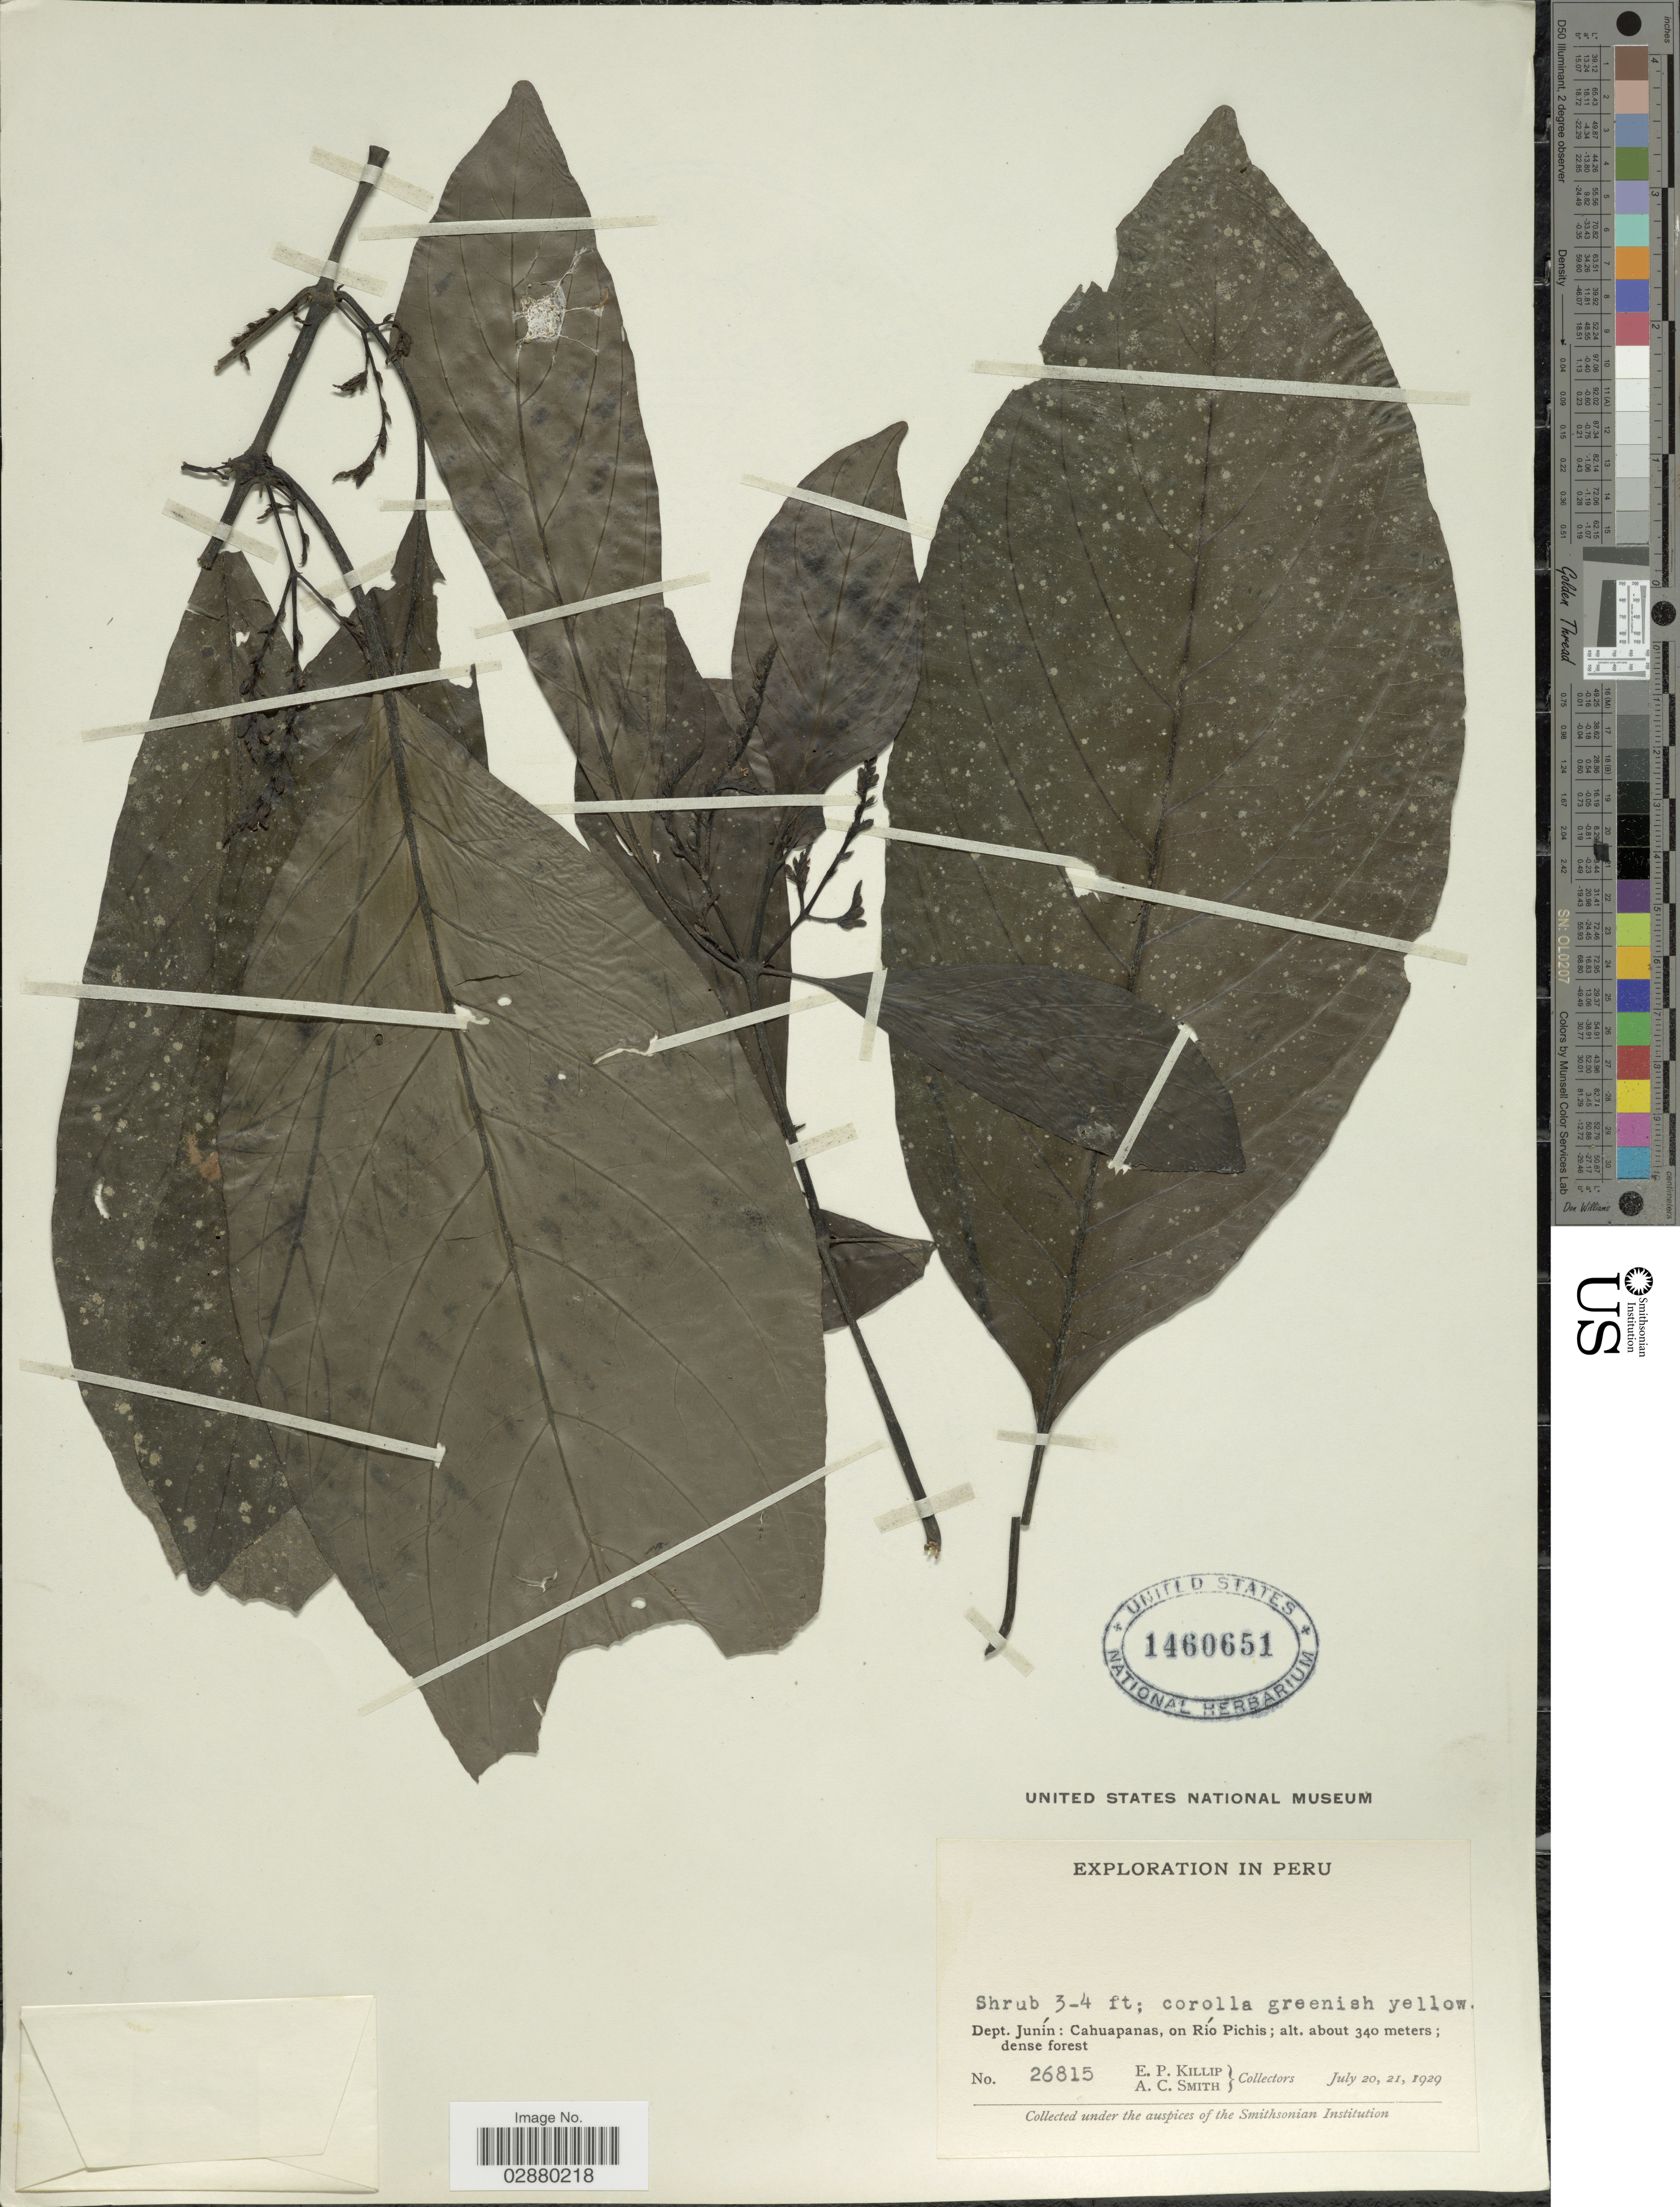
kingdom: Plantae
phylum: Tracheophyta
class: Magnoliopsida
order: Lamiales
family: Acanthaceae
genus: Justicia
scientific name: Justicia poeppigiana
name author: (Nees) Lindau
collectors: E. P. Killip & A. C. Smith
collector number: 26815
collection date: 1929-07-20/1929-07-21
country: Peru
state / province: Junín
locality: Dept. Junín: Cahuapanas, on Río Pichis.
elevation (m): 340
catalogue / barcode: US 1460651